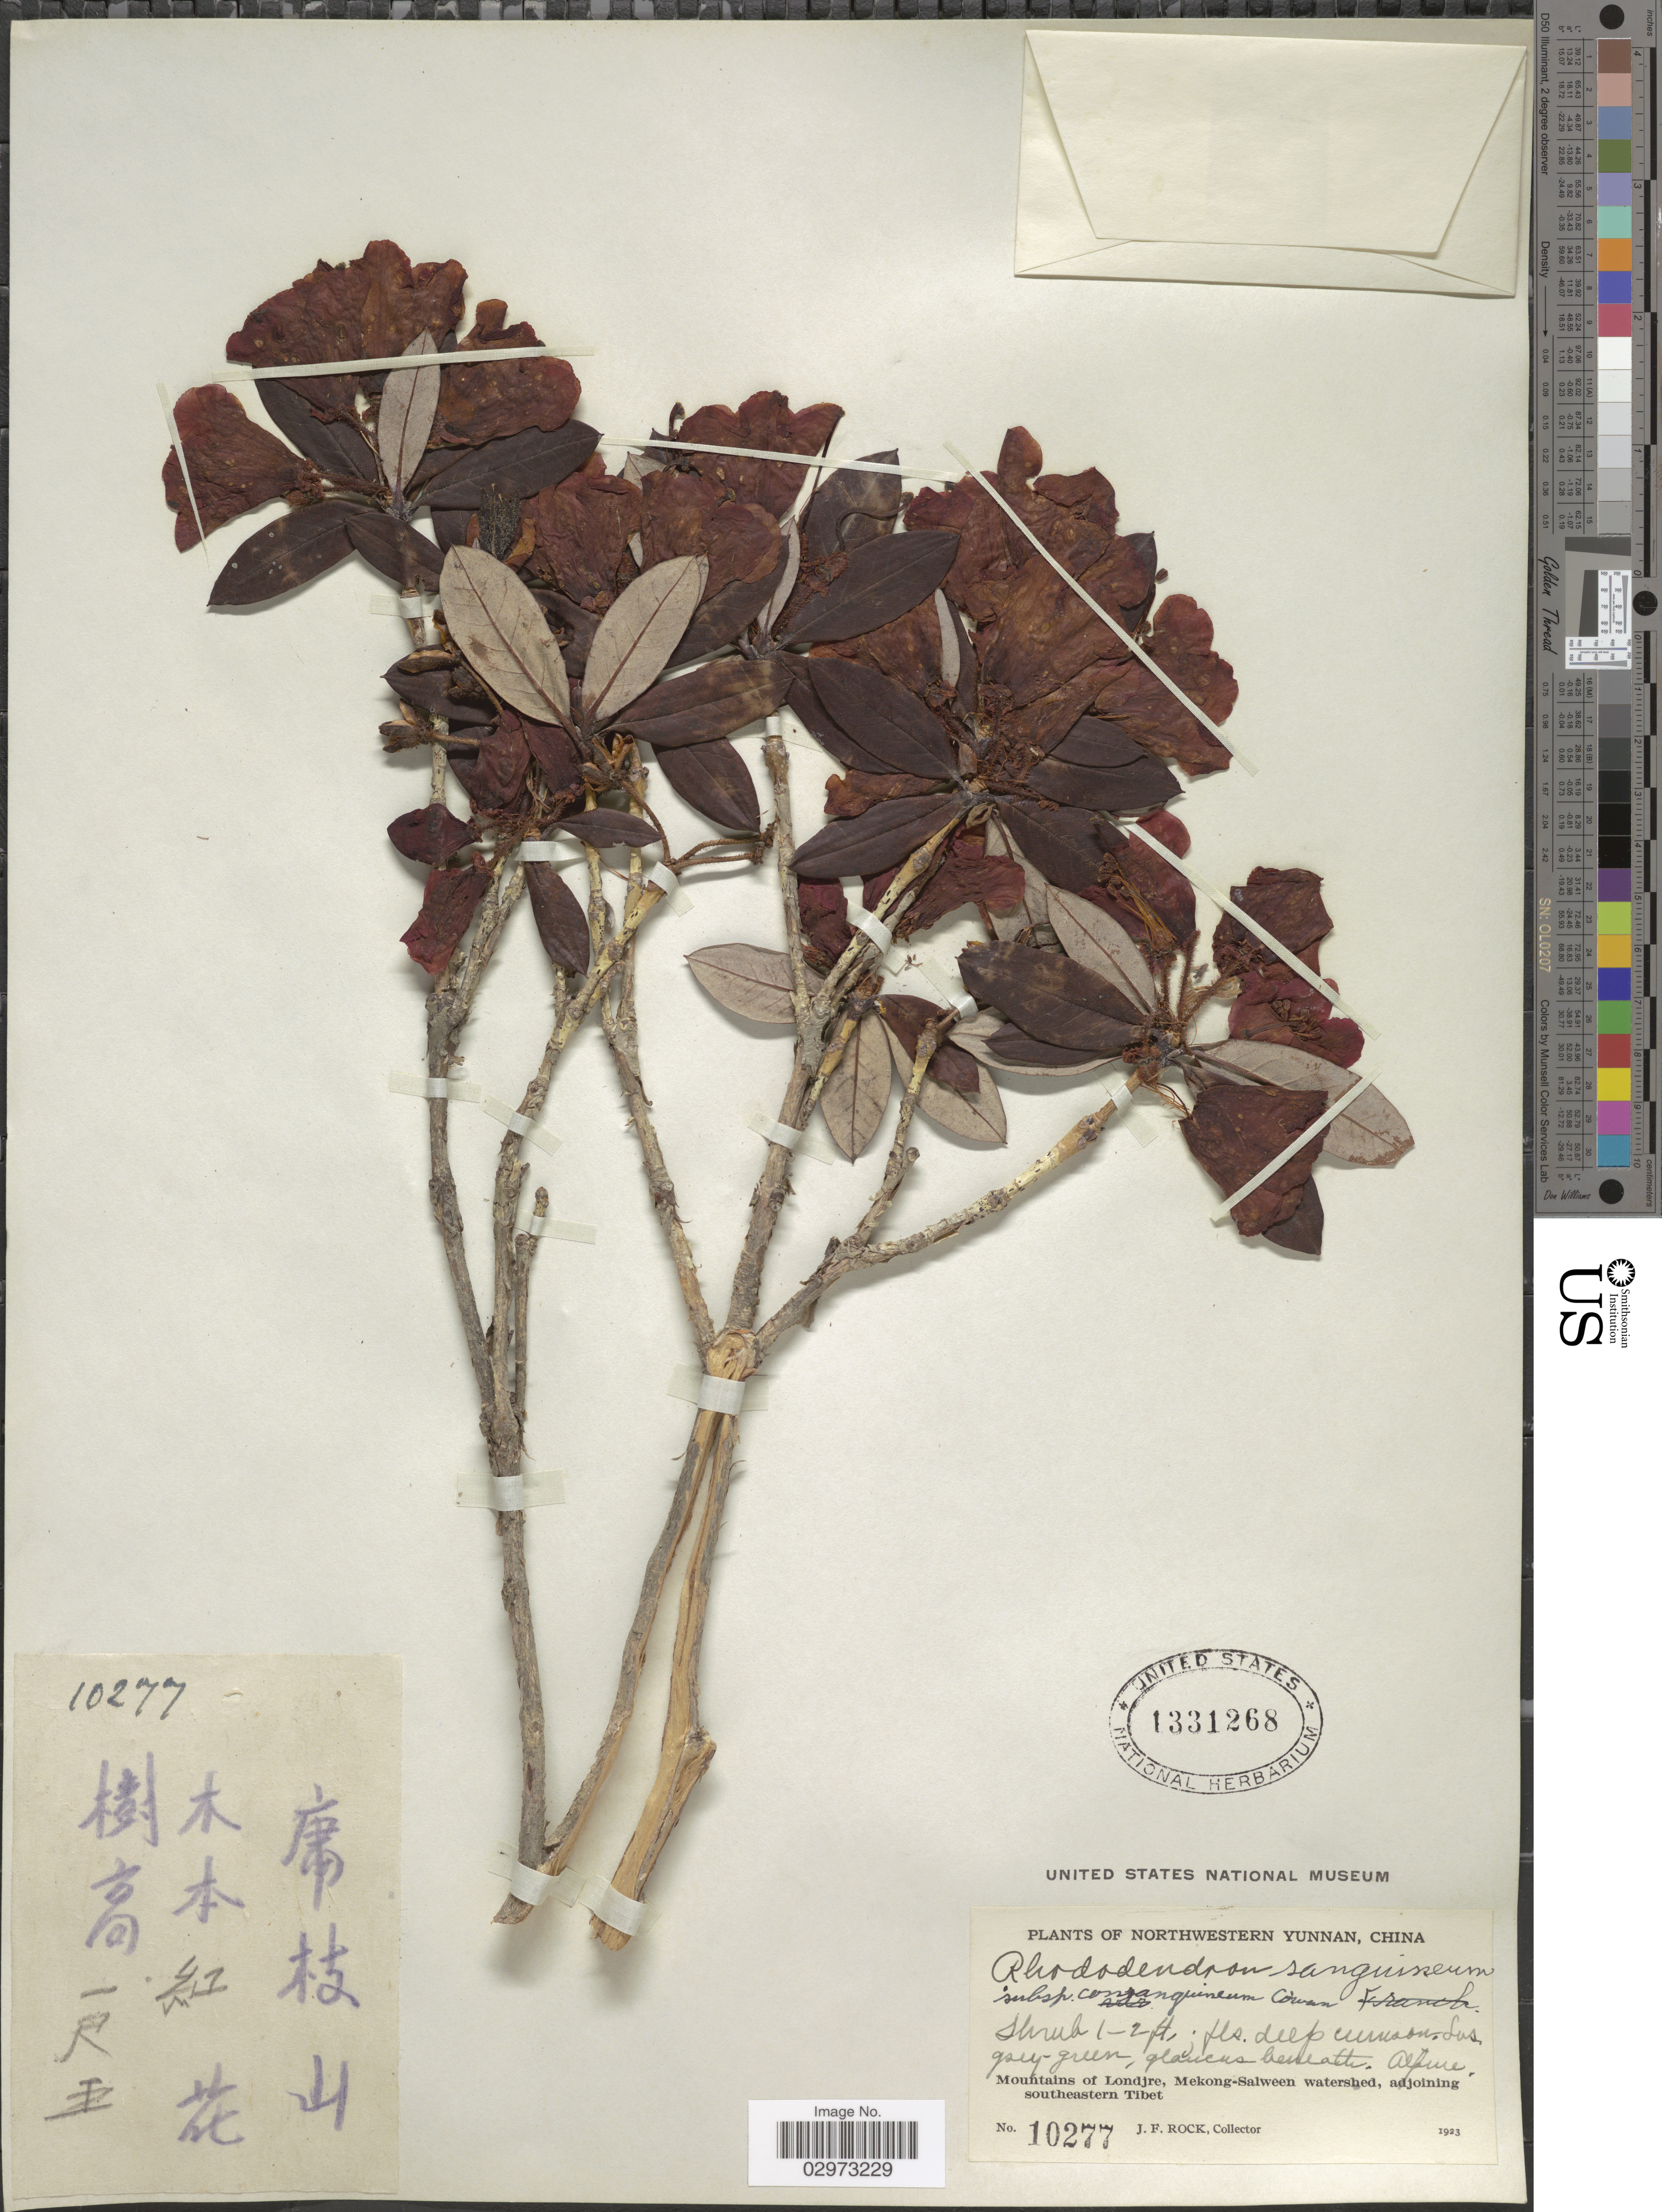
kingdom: Plantae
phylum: Tracheophyta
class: Magnoliopsida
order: Ericales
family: Ericaceae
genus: Rhododendron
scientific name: Rhododendron sanguineum subsp. consanguineum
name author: Cowan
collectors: J. Rock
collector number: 10277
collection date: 1923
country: China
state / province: Yunnan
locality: Northwestern Yunnan. Mountains of Londjre, Mekong-Salween watershed, adjoining southeastern Tibet.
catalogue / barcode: US 1331268